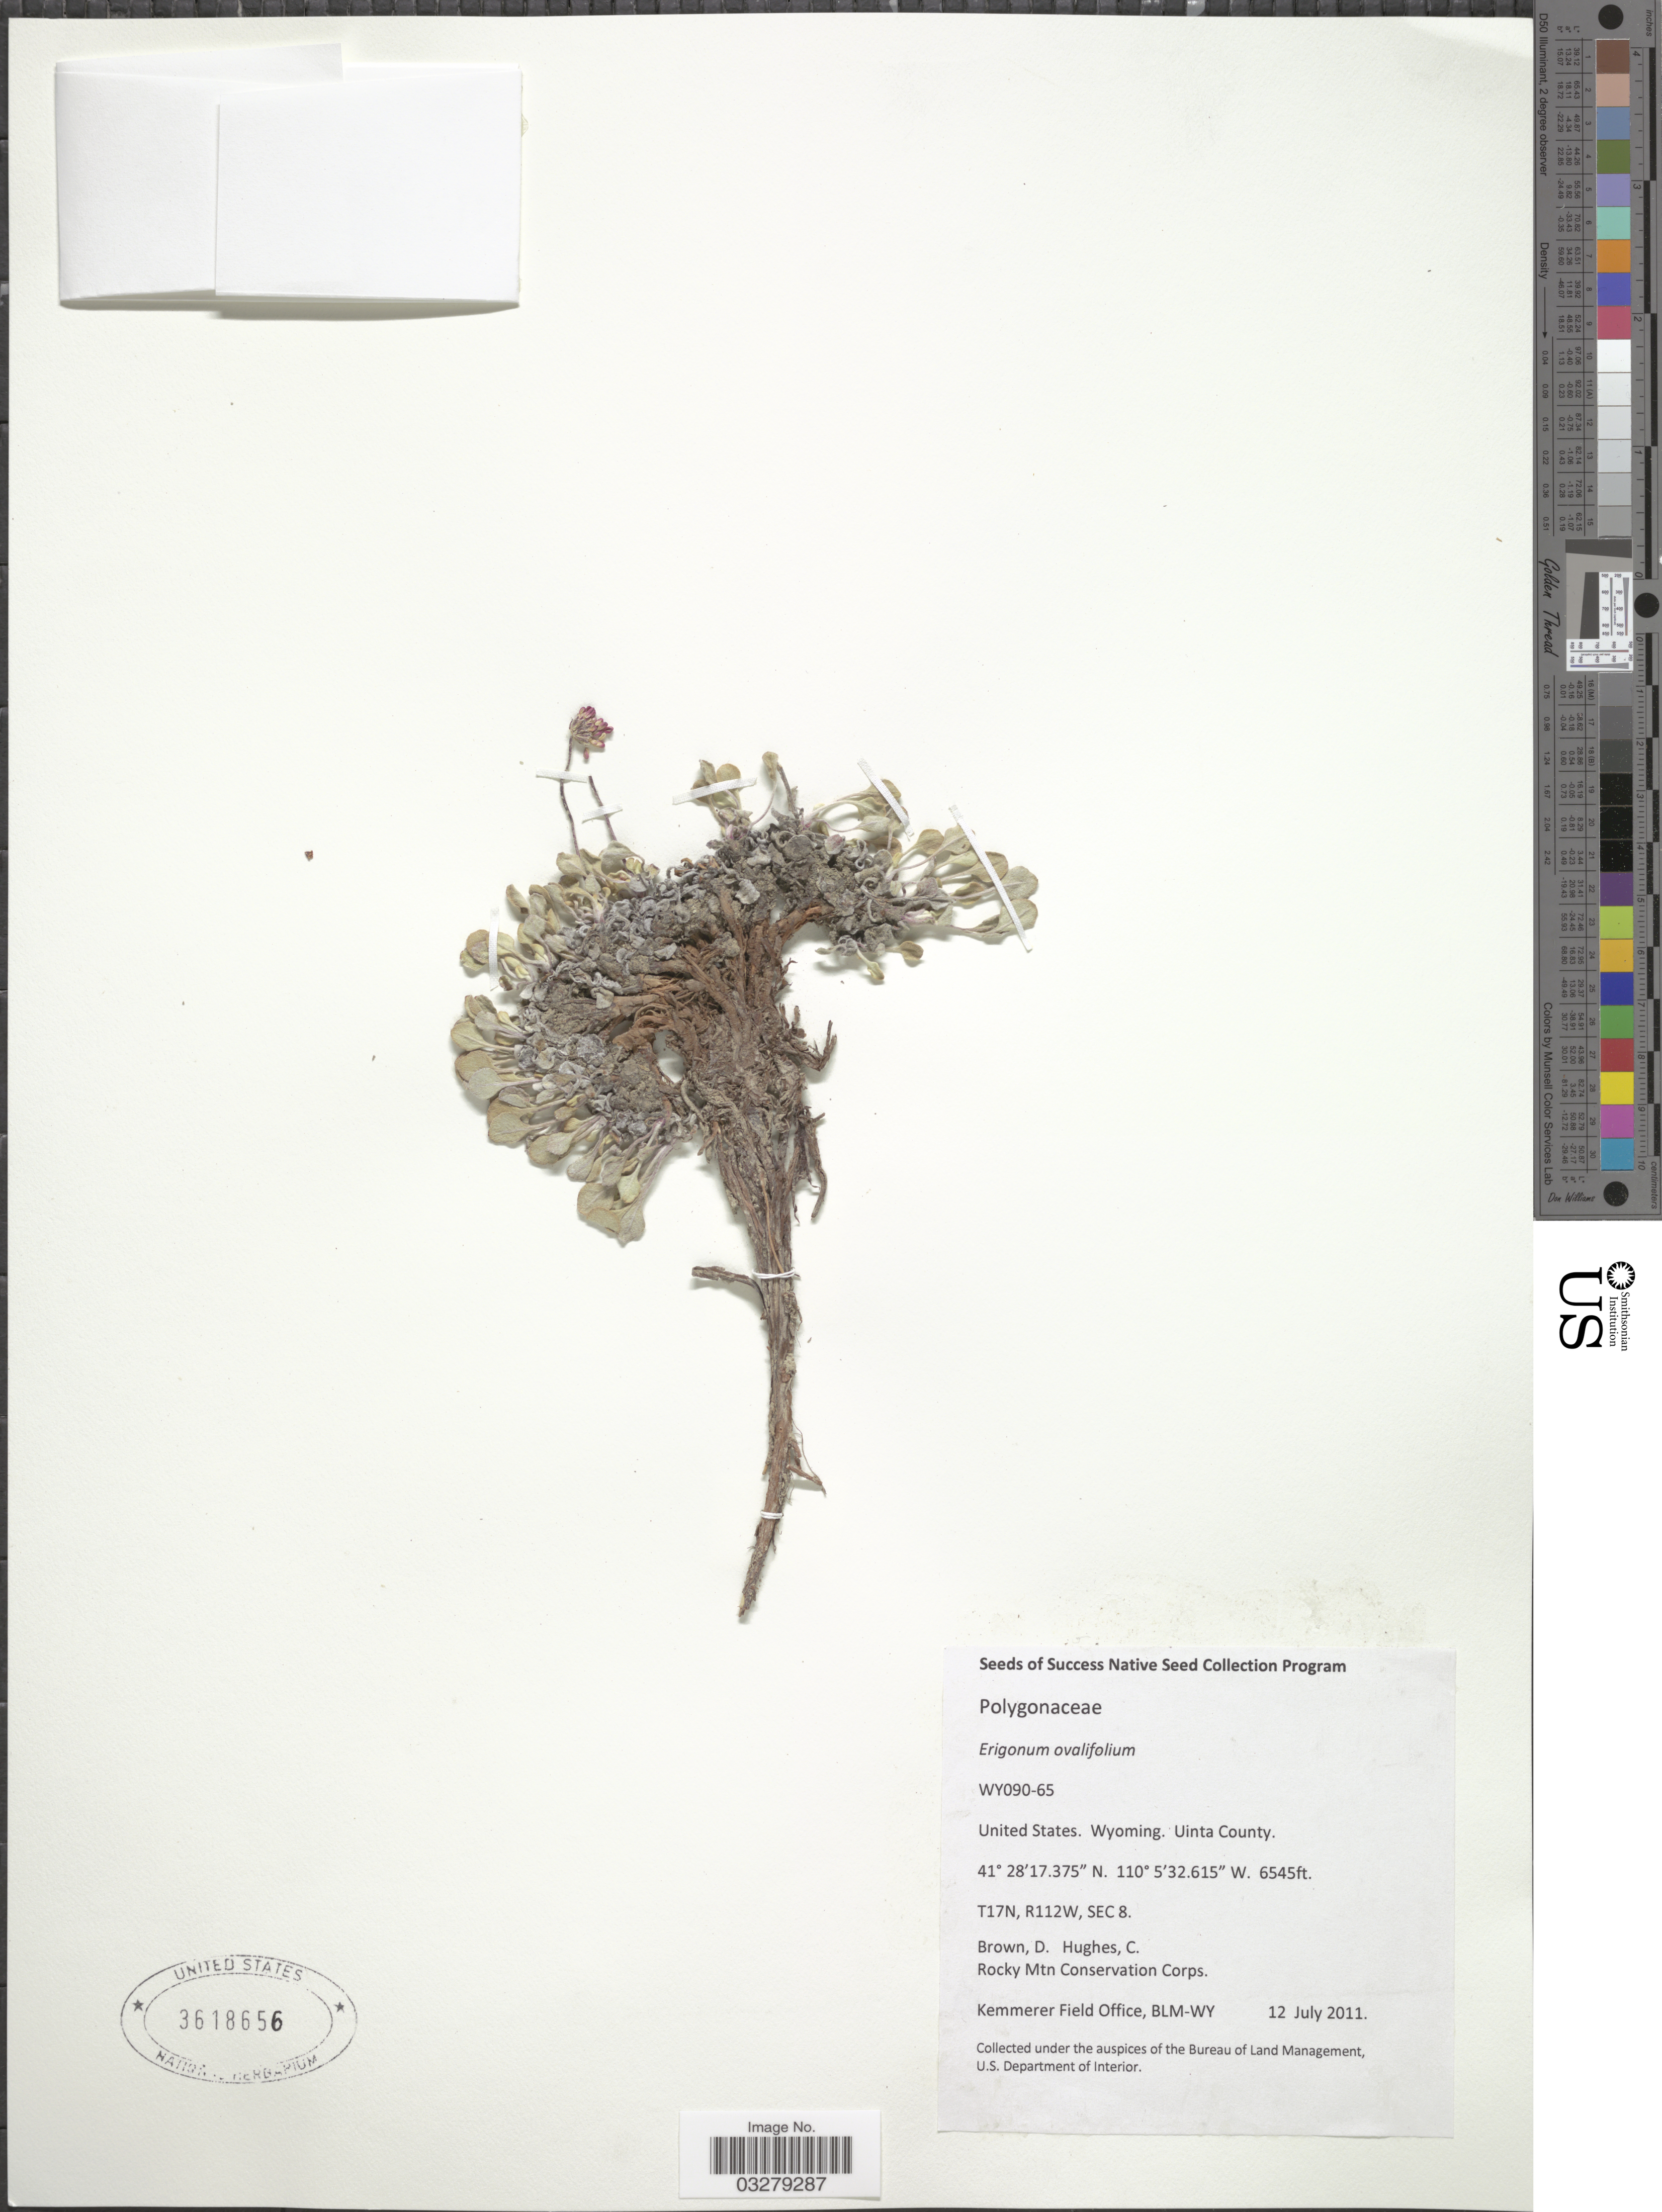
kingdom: Plantae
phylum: Tracheophyta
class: Magnoliopsida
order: Caryophyllales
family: Polygonaceae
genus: Eriogonum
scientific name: Eriogonum ovalifolium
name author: Nutt.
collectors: D. Brown & C. E. Hughes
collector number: WY090-65?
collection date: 2011-07-12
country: United States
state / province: Wyoming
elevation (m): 1995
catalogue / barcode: US 3618656